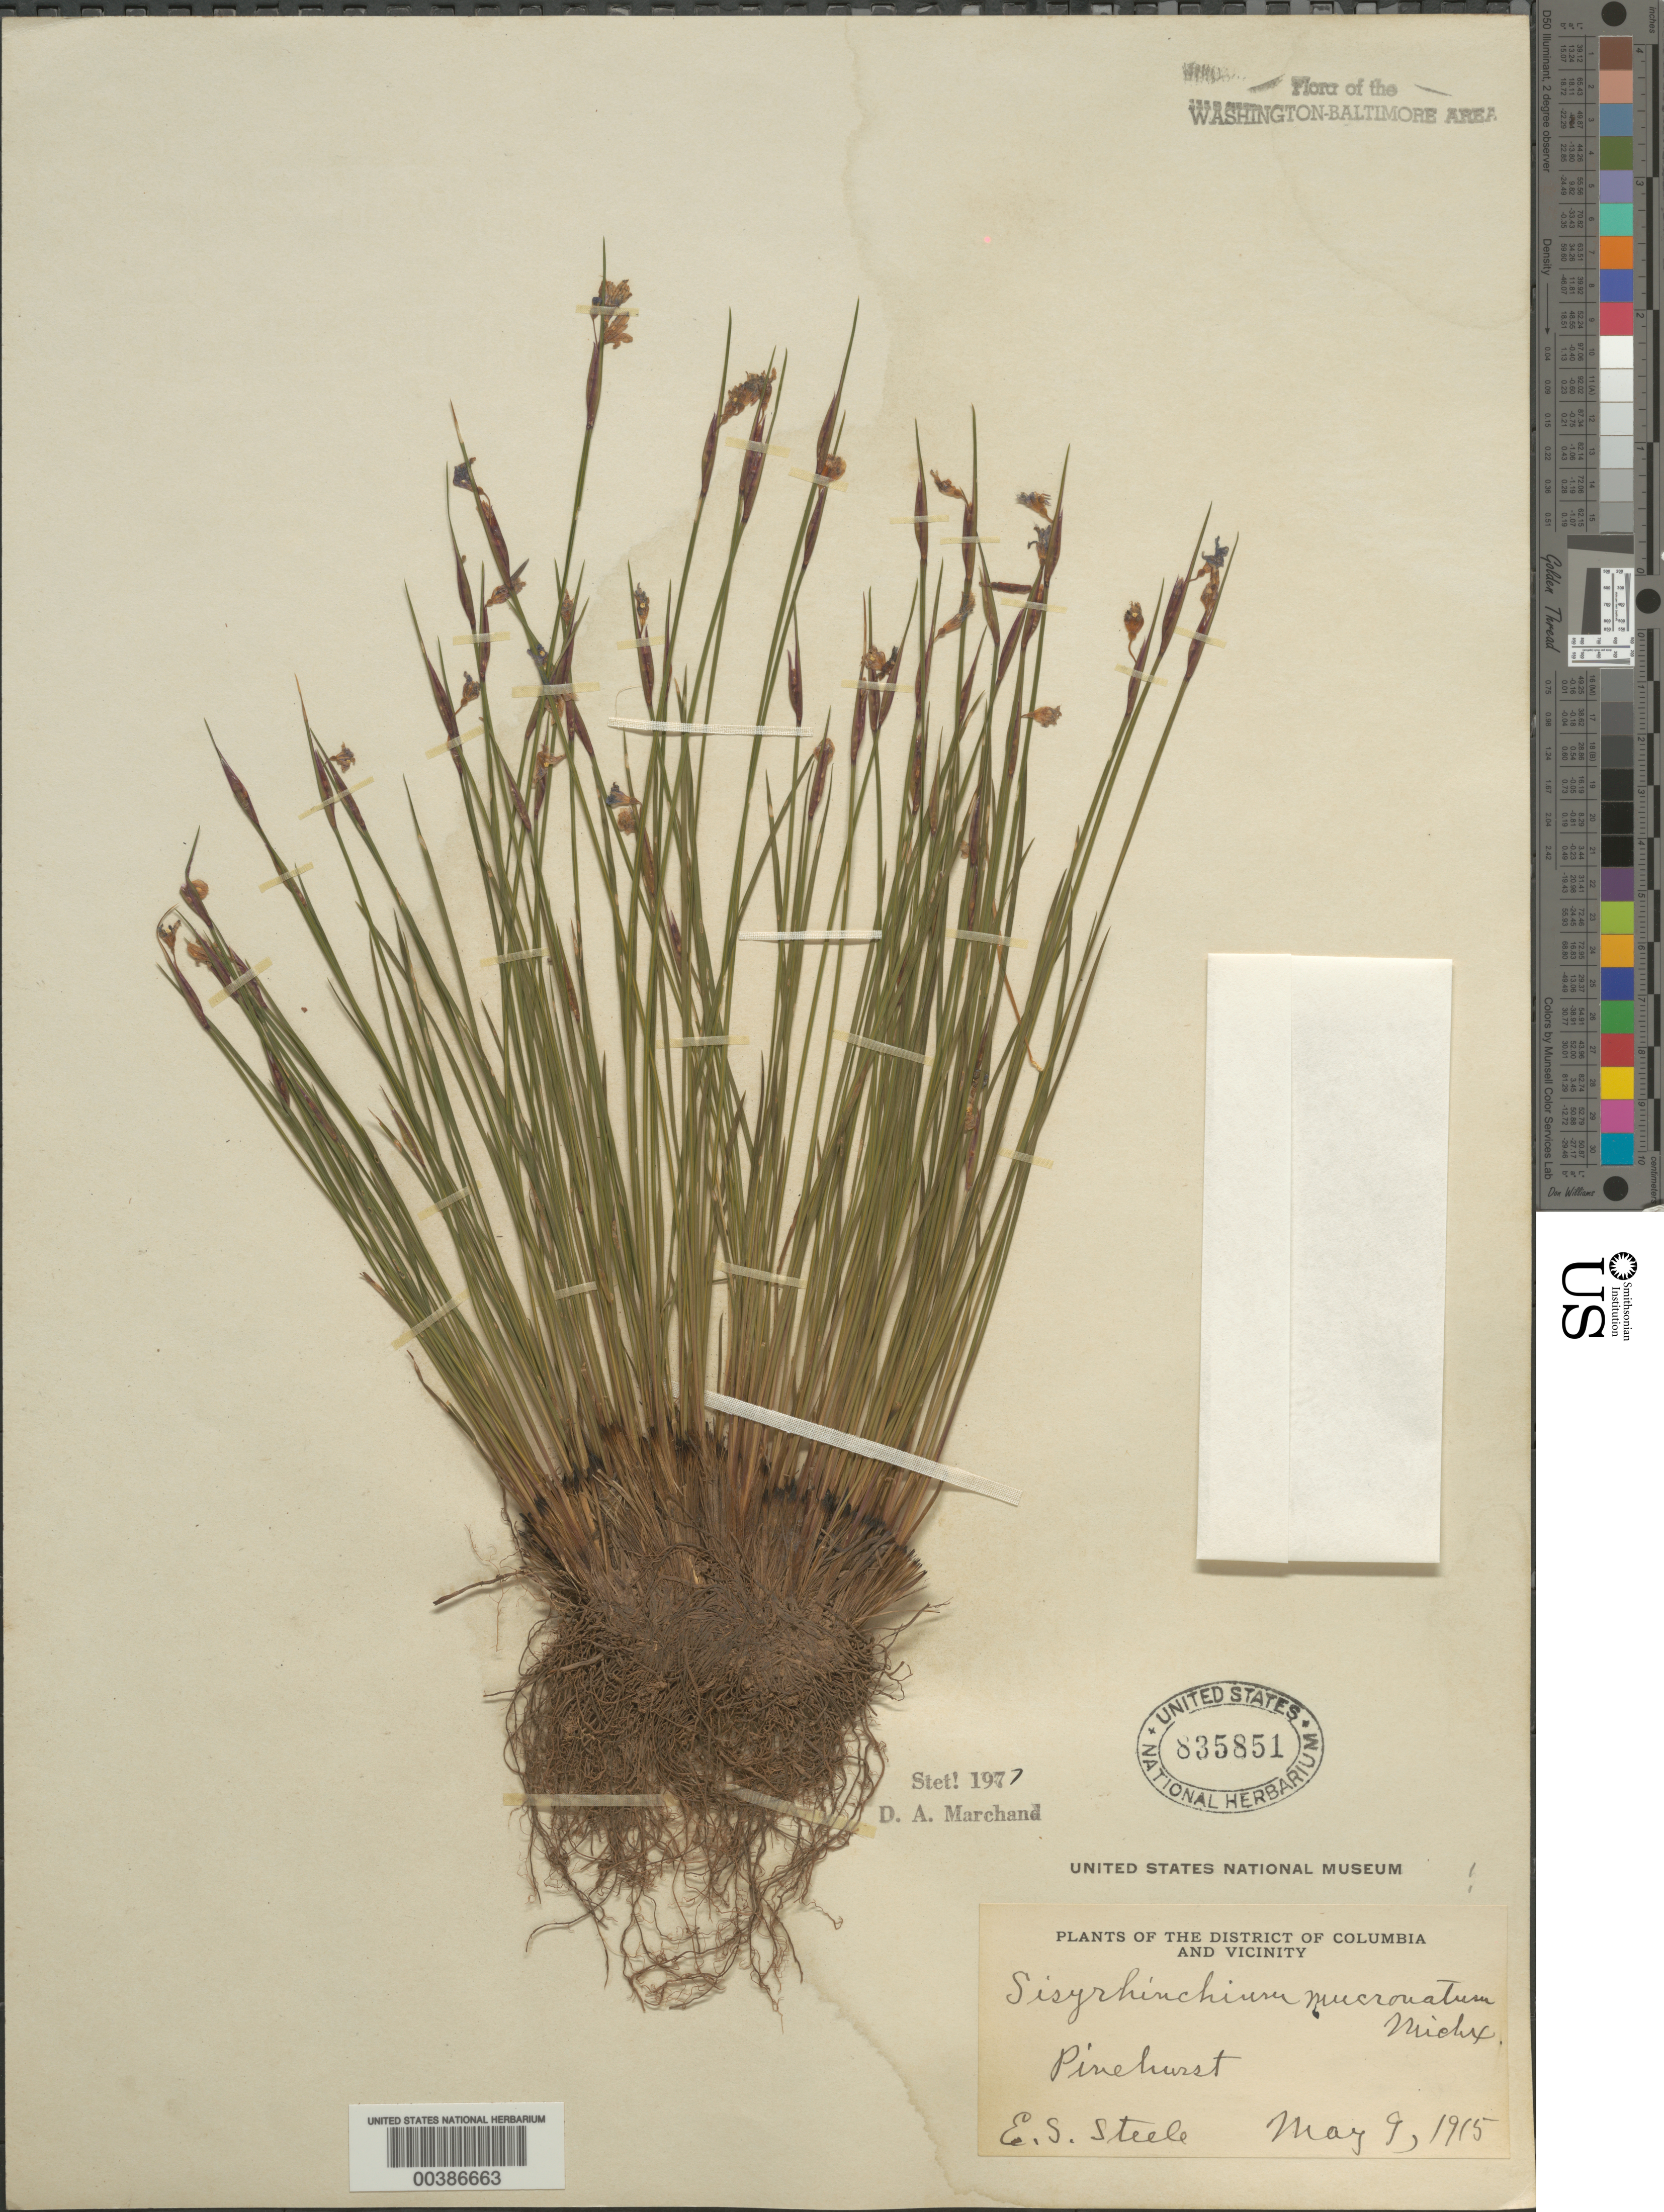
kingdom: Plantae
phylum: Tracheophyta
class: Liliopsida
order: Asparagales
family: Iridaceae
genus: Sisyrinchium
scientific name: Sisyrinchium mucronatum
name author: Michx.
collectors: E. Steele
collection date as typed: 09 May 1915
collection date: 1915-05-09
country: United States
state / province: District of Columbia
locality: Pinehurst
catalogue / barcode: US 835851